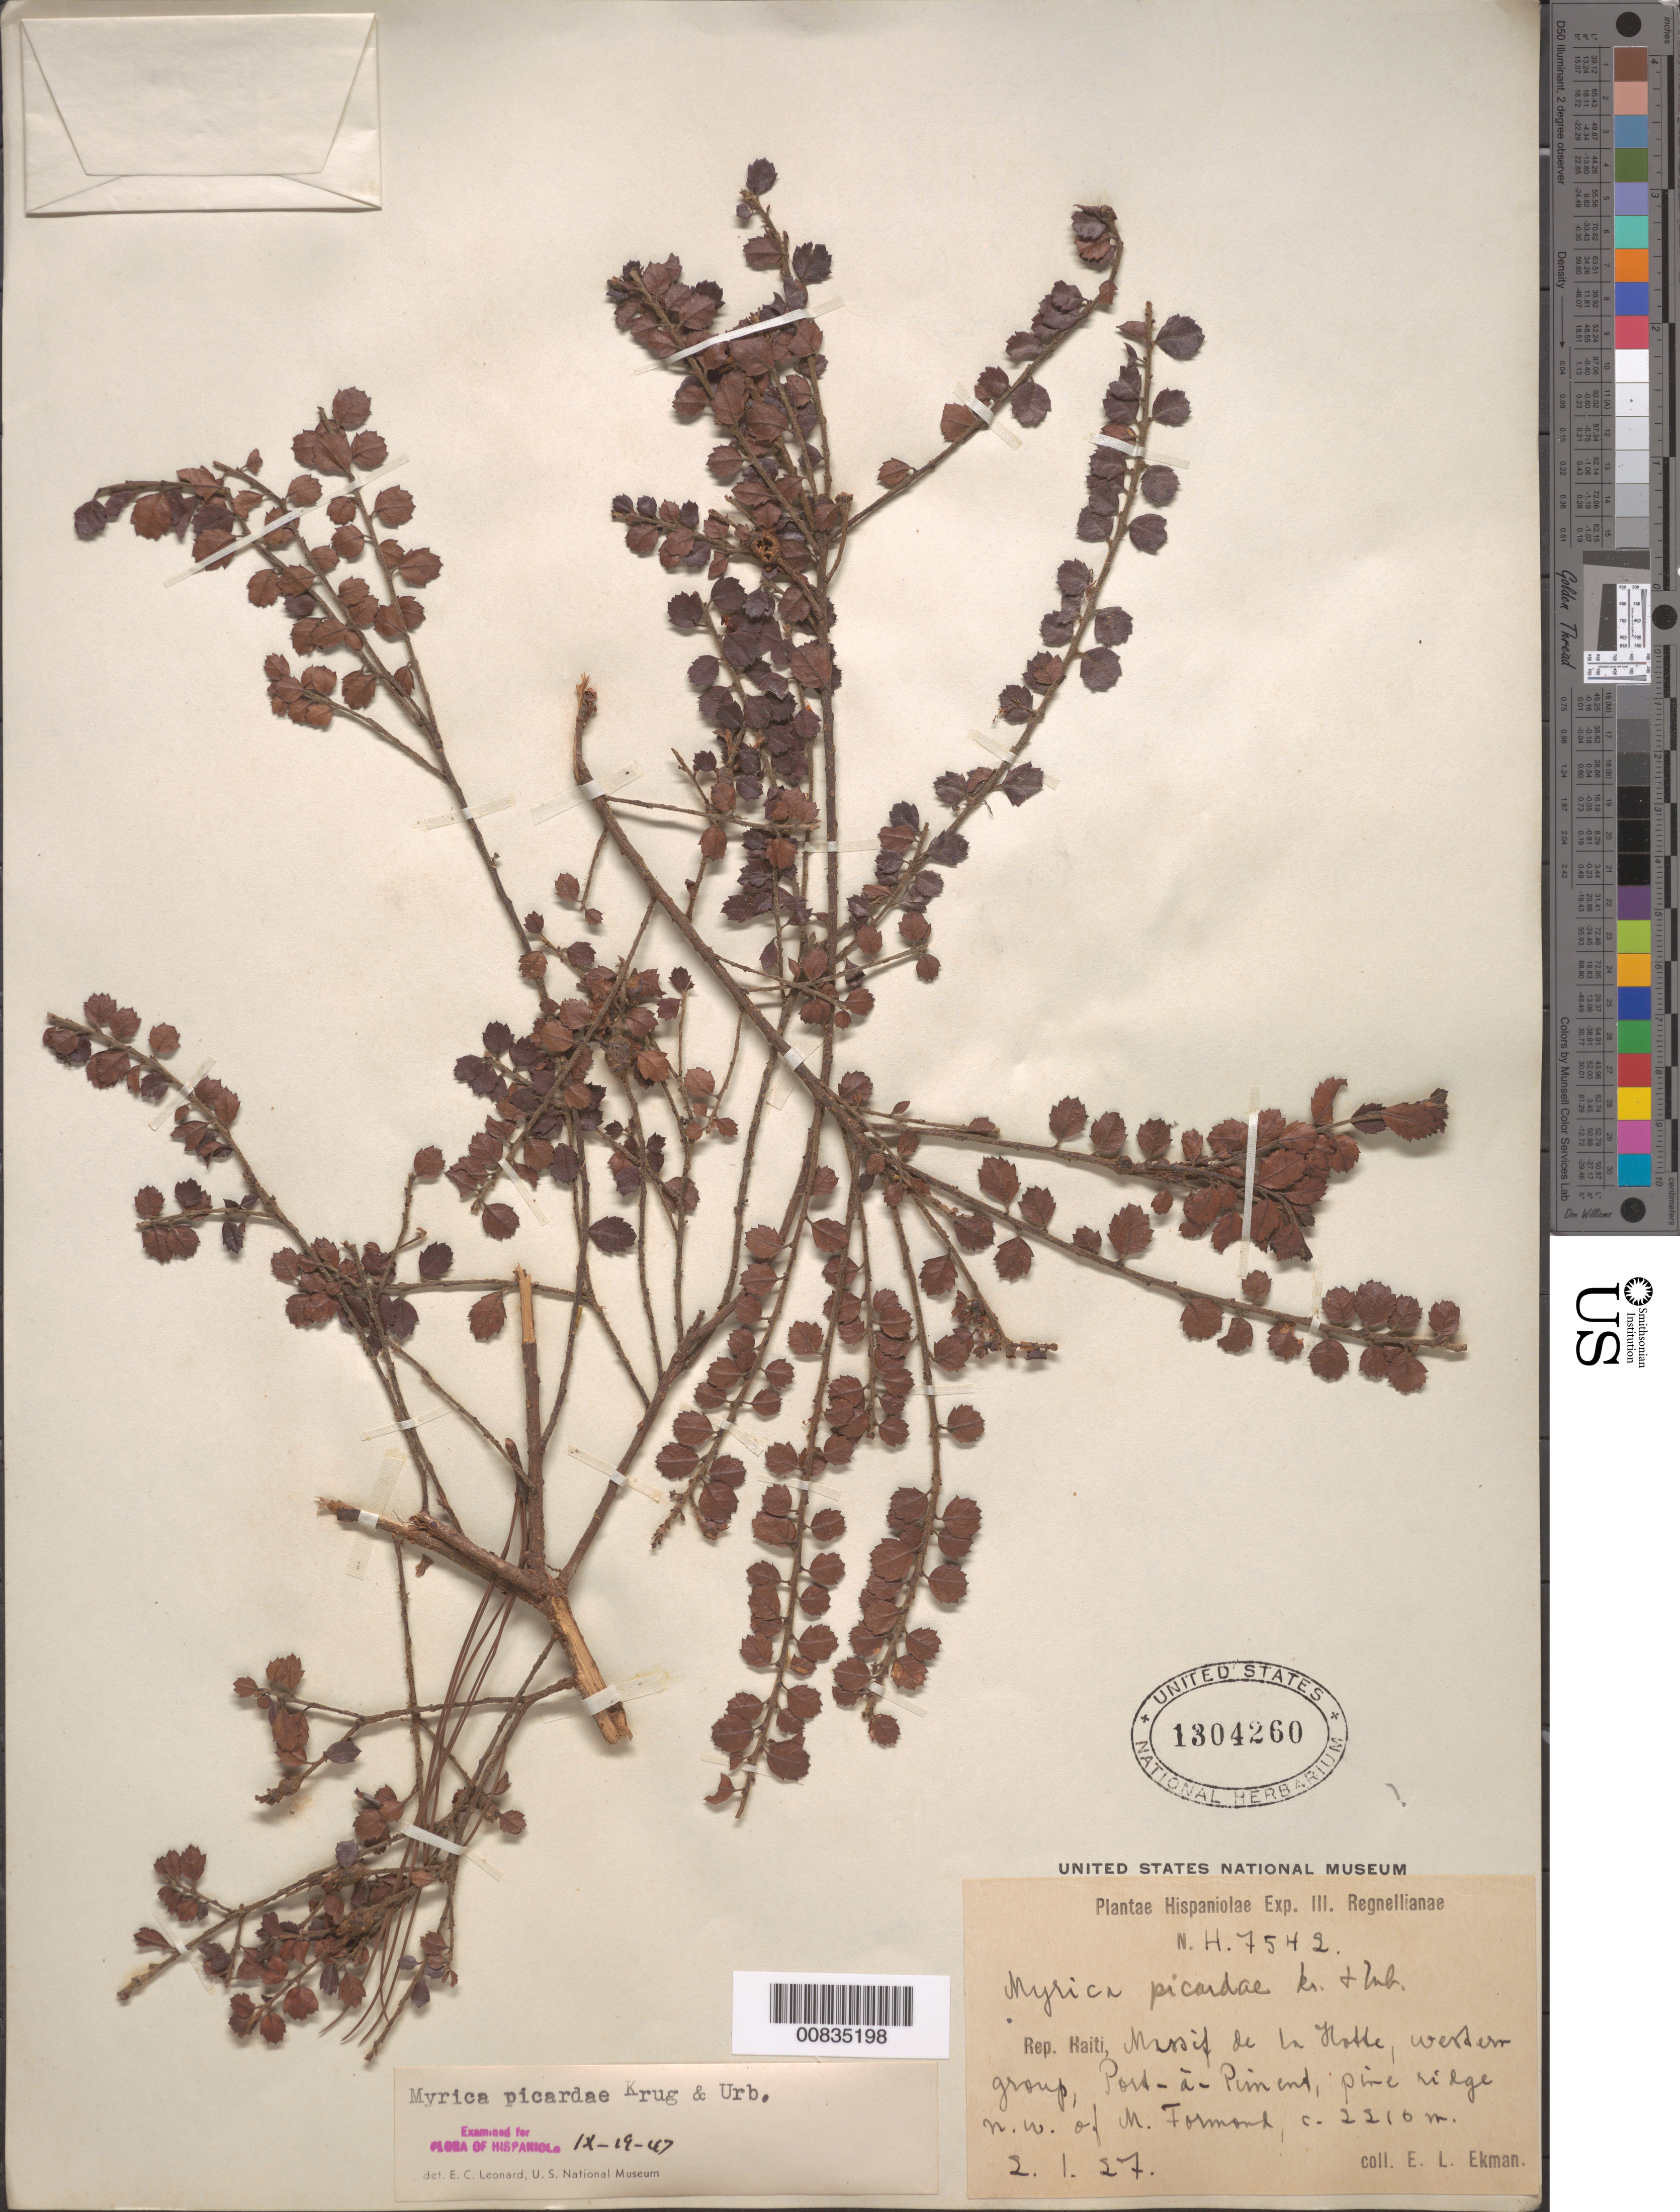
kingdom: Plantae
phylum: Tracheophyta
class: Magnoliopsida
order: Fagales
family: Myricaceae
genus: Morella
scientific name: Morella picardae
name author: (Krug & Urb.) Wilbur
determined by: Strong, Mark T., (BOT), Smithsonian Institution - National Museum of Natural History (UNITED STATES)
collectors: E. L. Ekman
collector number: H 7542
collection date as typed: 02 Jan 1927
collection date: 1927-01-02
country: Haiti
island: Hispaniola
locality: Massif de la Hotte, western group, Port-à-Piment, pine ridge NW of M. "Formond".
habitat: Pine ridge.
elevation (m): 2210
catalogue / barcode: US 1304260